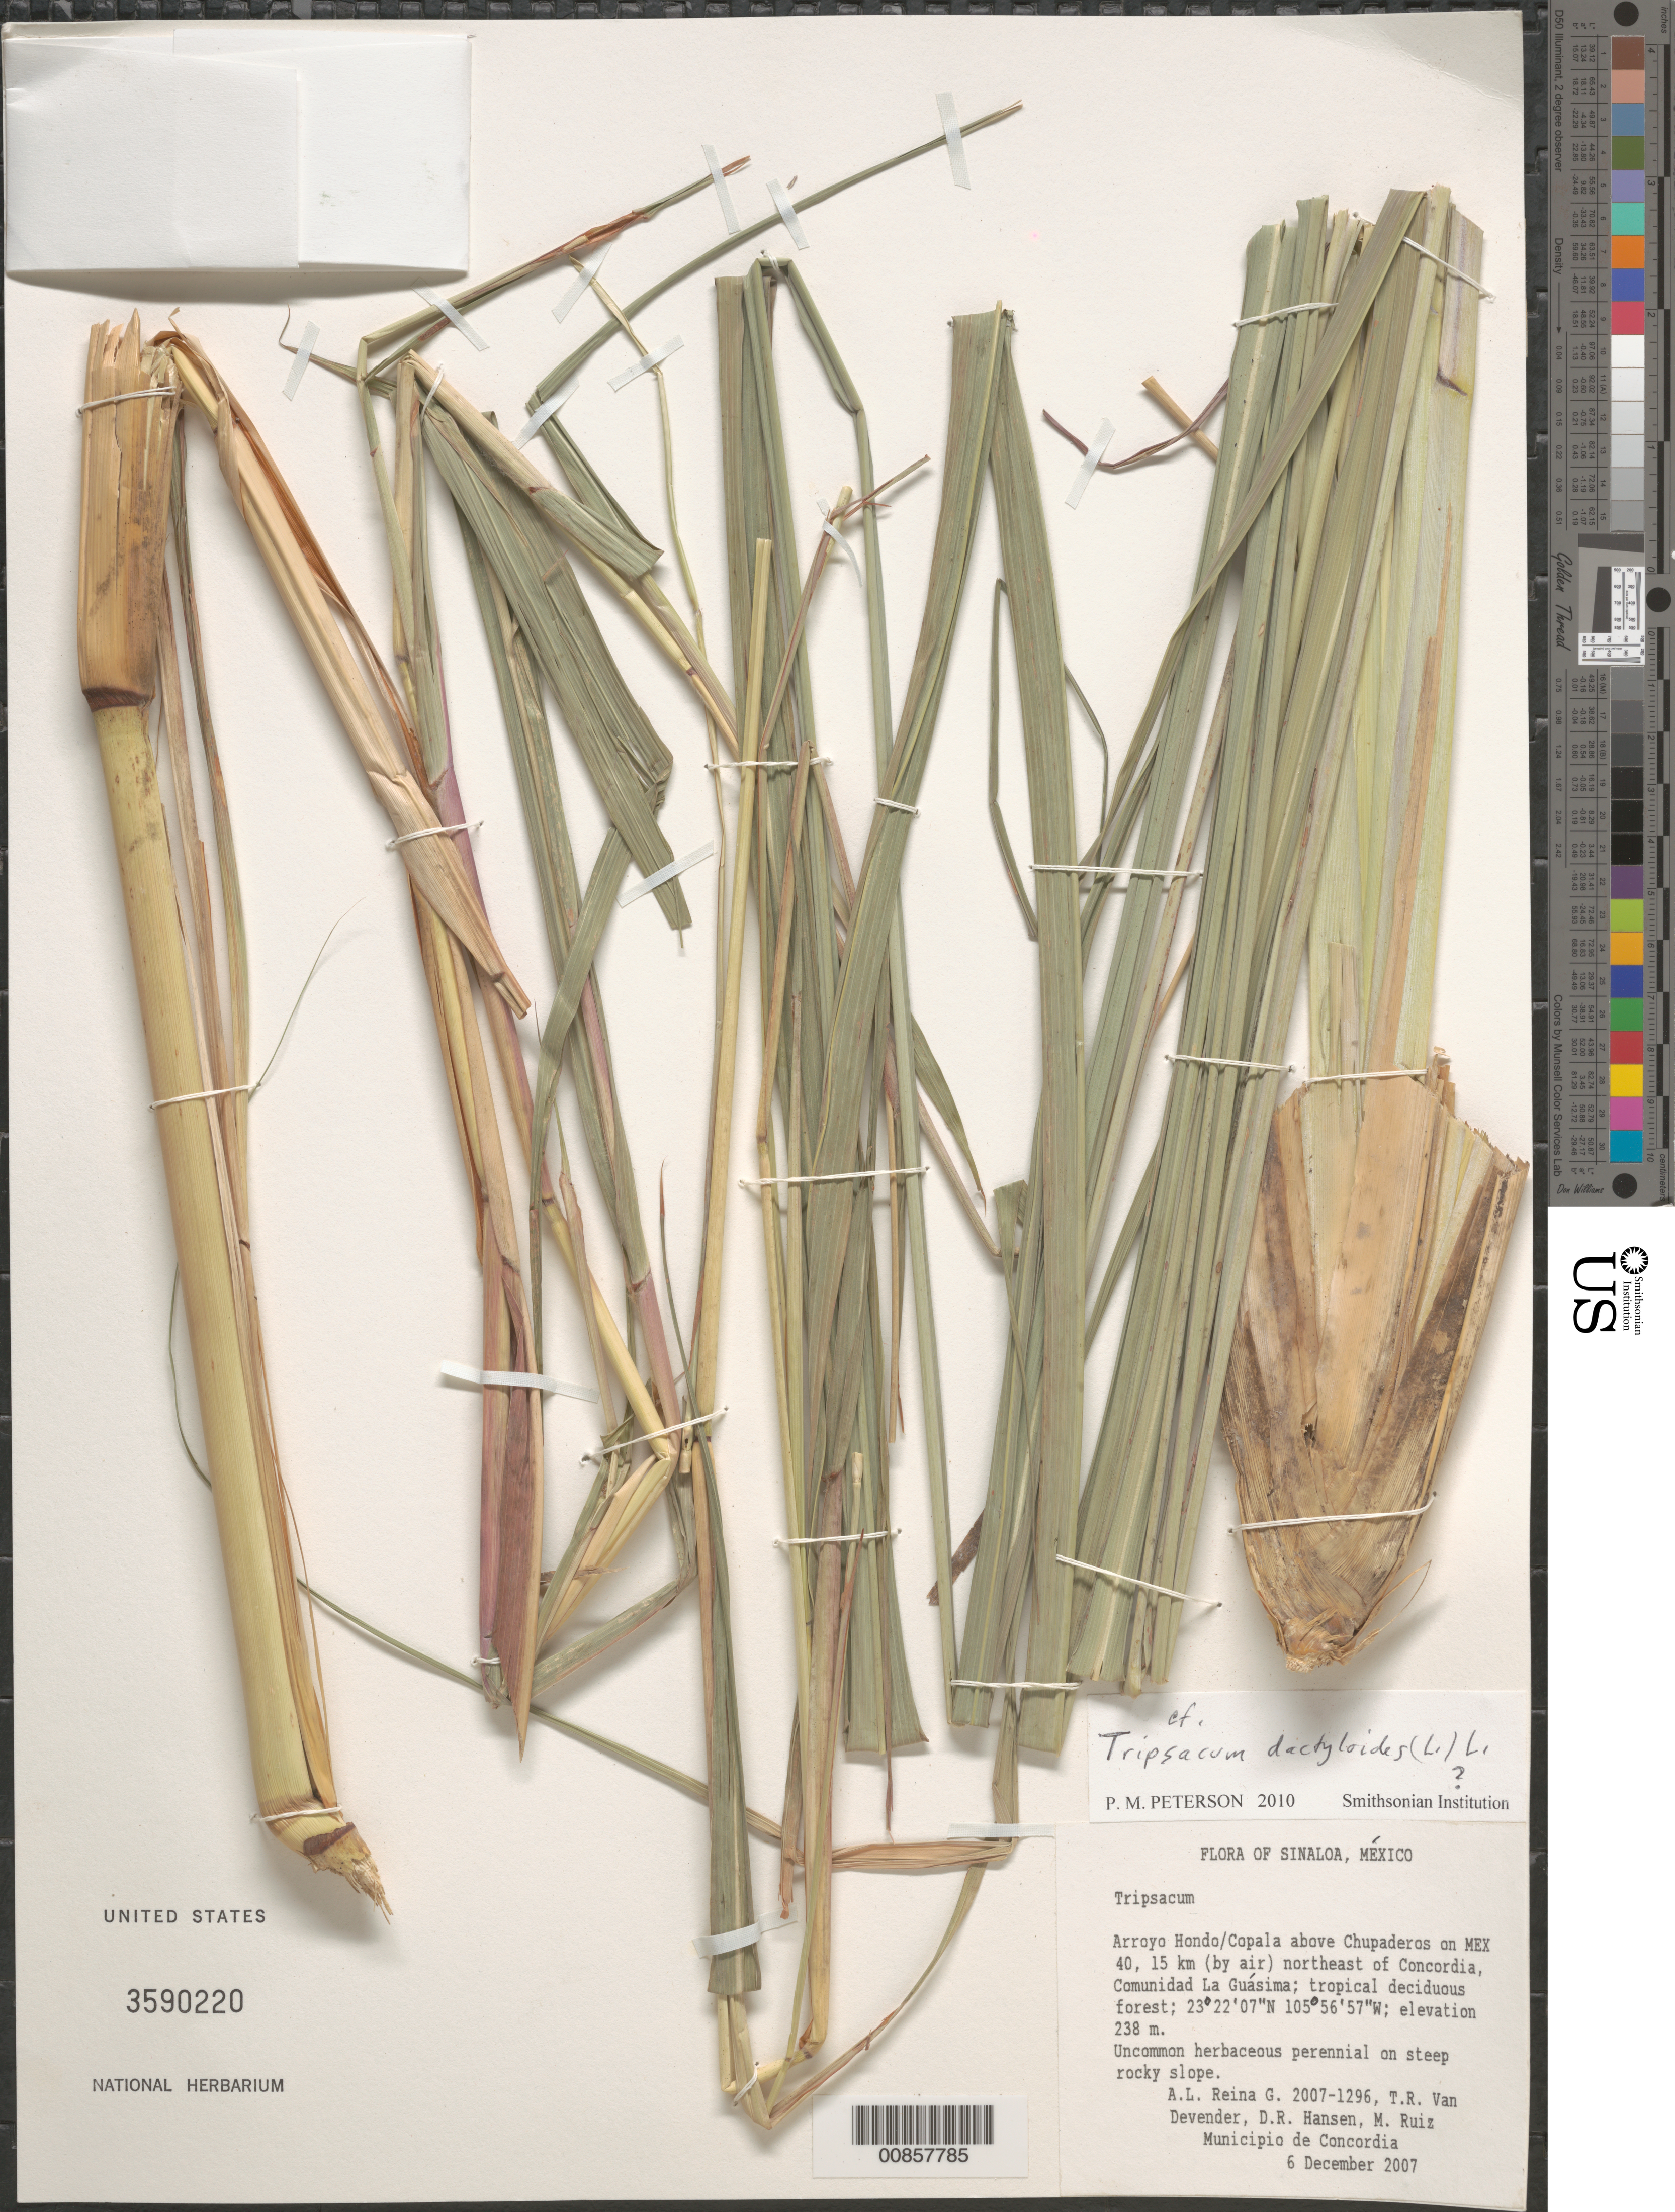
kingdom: Plantae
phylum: Tracheophyta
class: Liliopsida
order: Poales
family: Poaceae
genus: Tripsacum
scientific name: Tripsacum dactyloides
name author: (L.) L.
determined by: Peterson, Paul M., (BOT), Smithsonian Institution - National Museum of Natural History (UNITED STATES)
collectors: A. L. Reina G., T. R. Van Devender, D. R. Hansen & M. Ruiz G.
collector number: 2007-1296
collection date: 2007-12-06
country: Mexico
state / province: Sinaloa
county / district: Concordia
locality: Arroyo Hondo/Copala above Chupaderos on MEX 40, 15 km (by air) NE of Concordia, Communidad a Guásima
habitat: Tropical deciduos forest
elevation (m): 238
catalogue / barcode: US 3590220